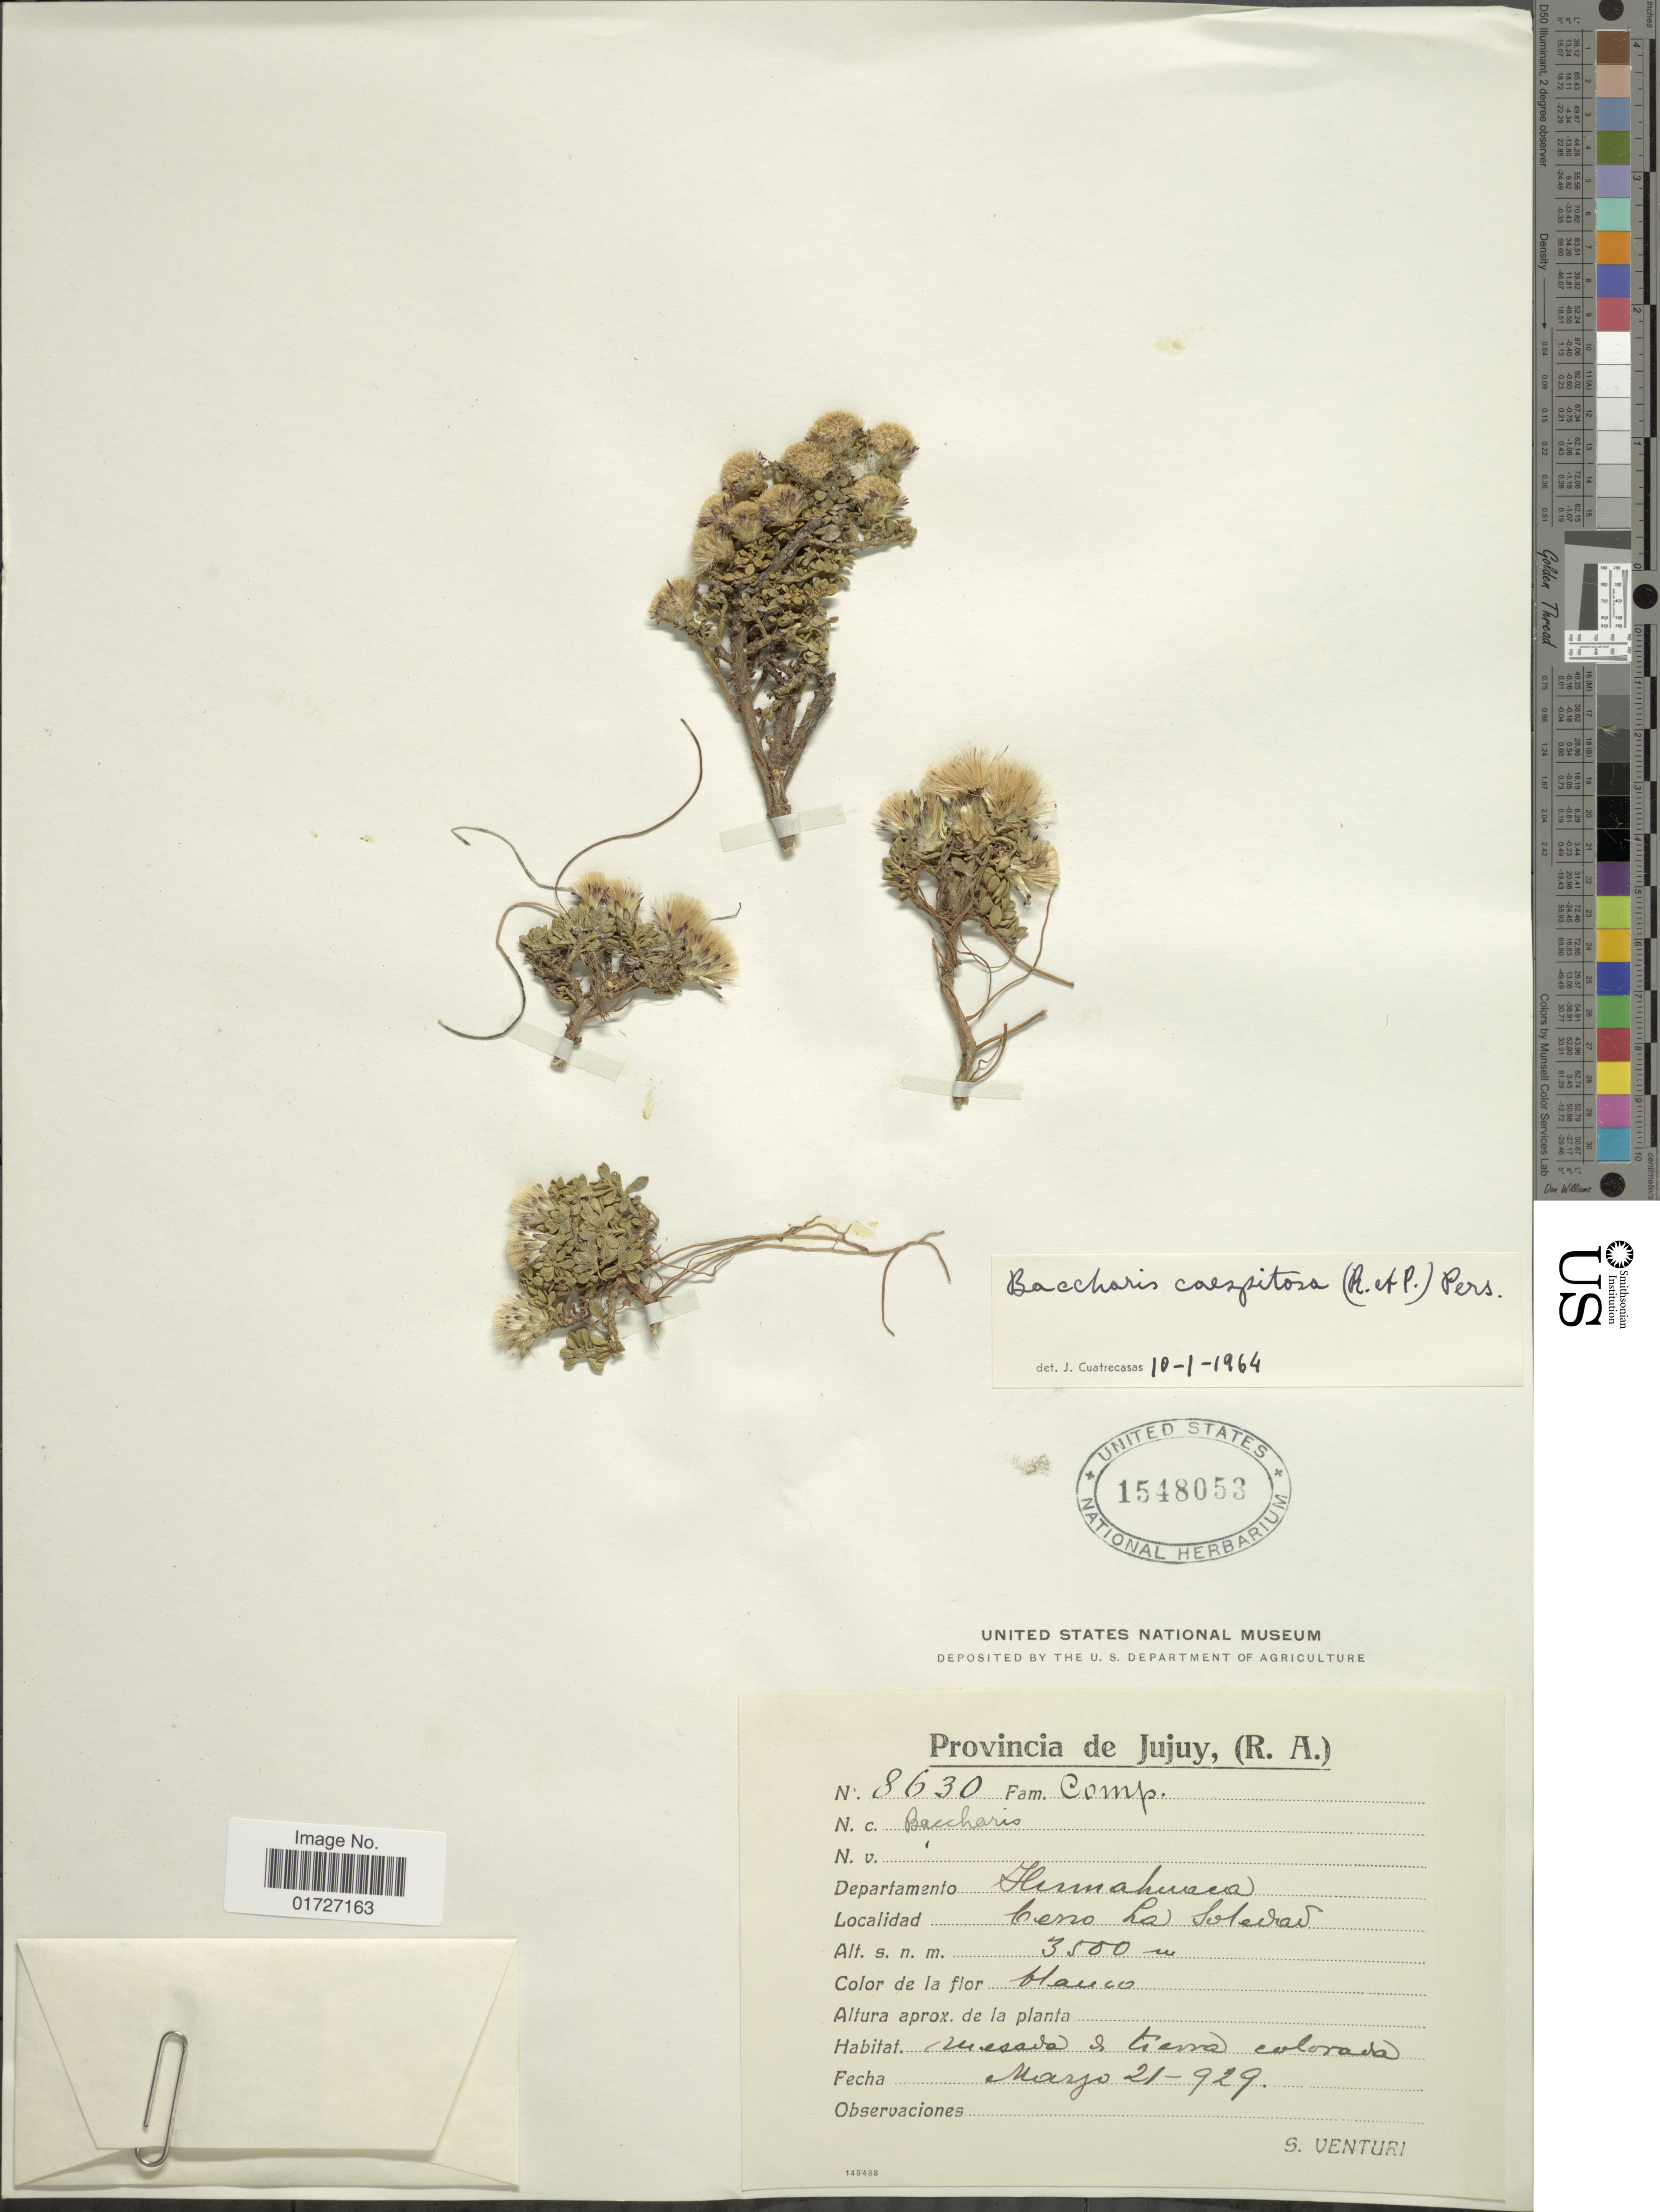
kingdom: Plantae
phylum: Tracheophyta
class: Magnoliopsida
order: Asterales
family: Asteraceae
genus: Baccharis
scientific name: Baccharis caespitosa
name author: (Ruiz & Pav.) Pers.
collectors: S. Venturi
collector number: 8630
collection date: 1929-03-21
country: Argentina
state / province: Jujuy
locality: Departamento Hennahuaca, Cerro La Soledad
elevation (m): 3500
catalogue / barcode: US 1548053